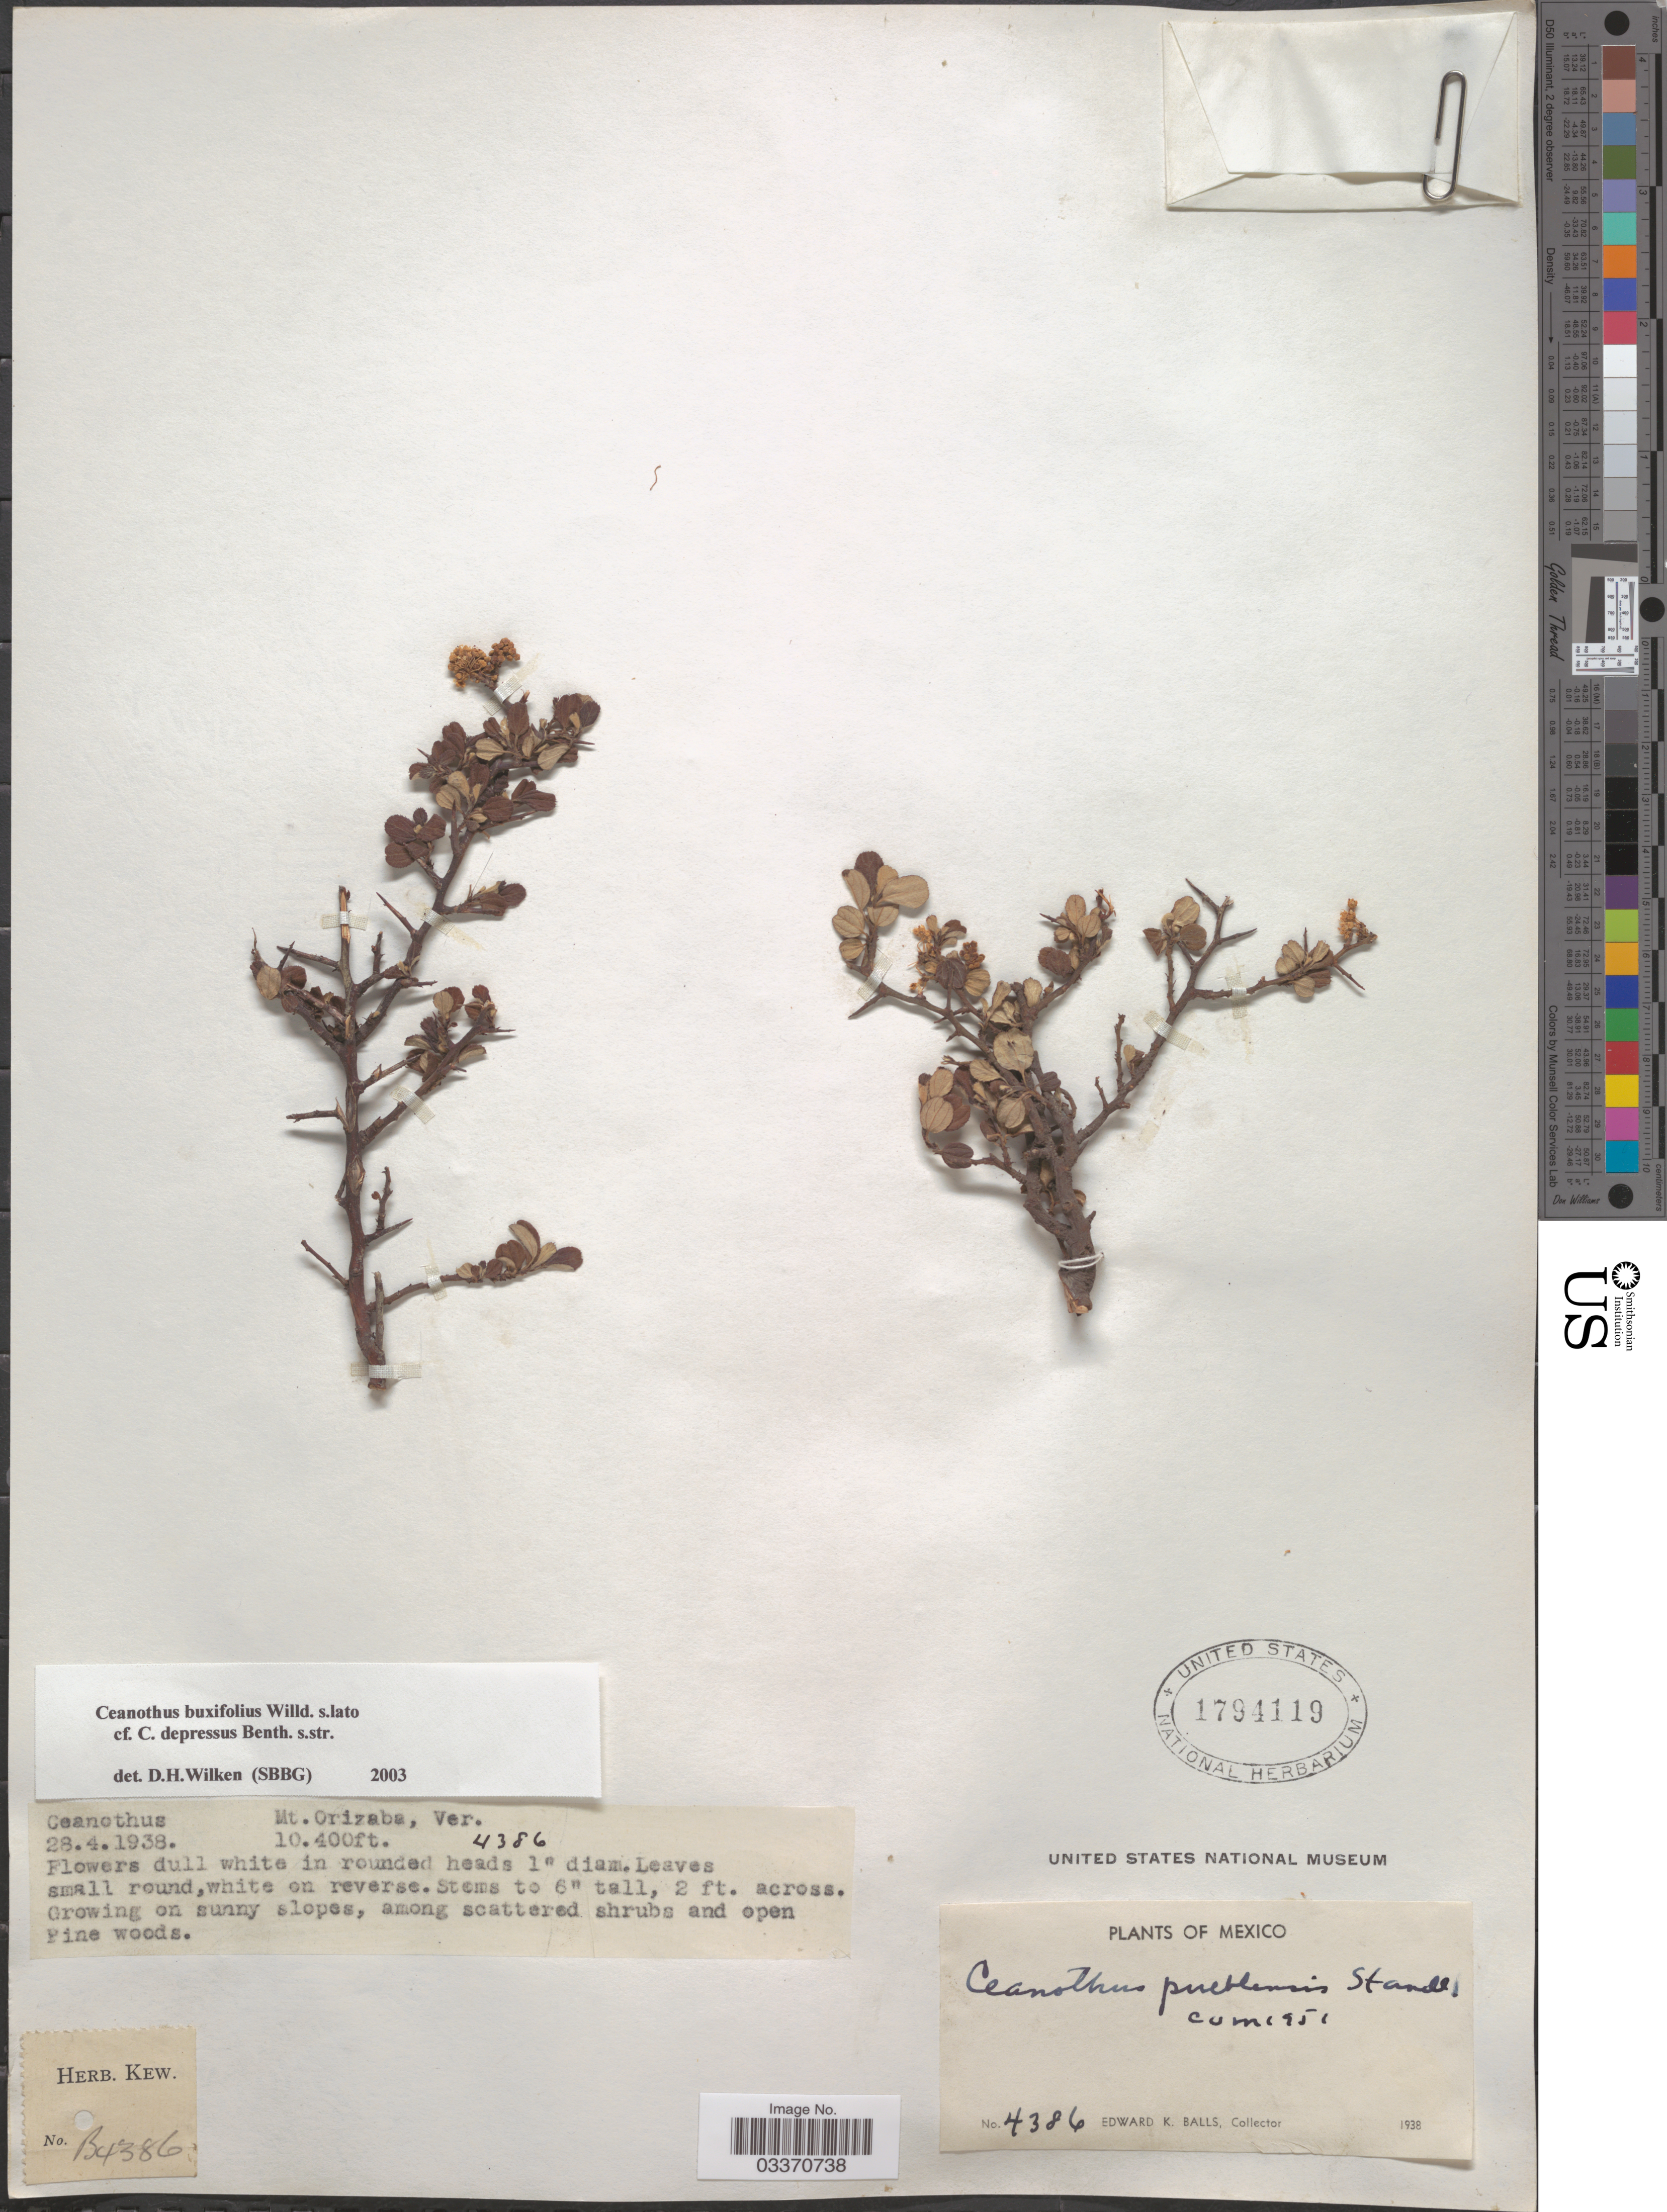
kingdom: Plantae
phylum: Tracheophyta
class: Magnoliopsida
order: Rosales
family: Rhamnaceae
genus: Ceanothus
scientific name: Ceanothus buxifolius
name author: Willd. ex Roem. & Schult.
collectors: E. K. Balls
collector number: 4386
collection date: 1938-04-28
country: Mexico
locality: Mt. Orizaba.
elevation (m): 3170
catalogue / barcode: US 1794119